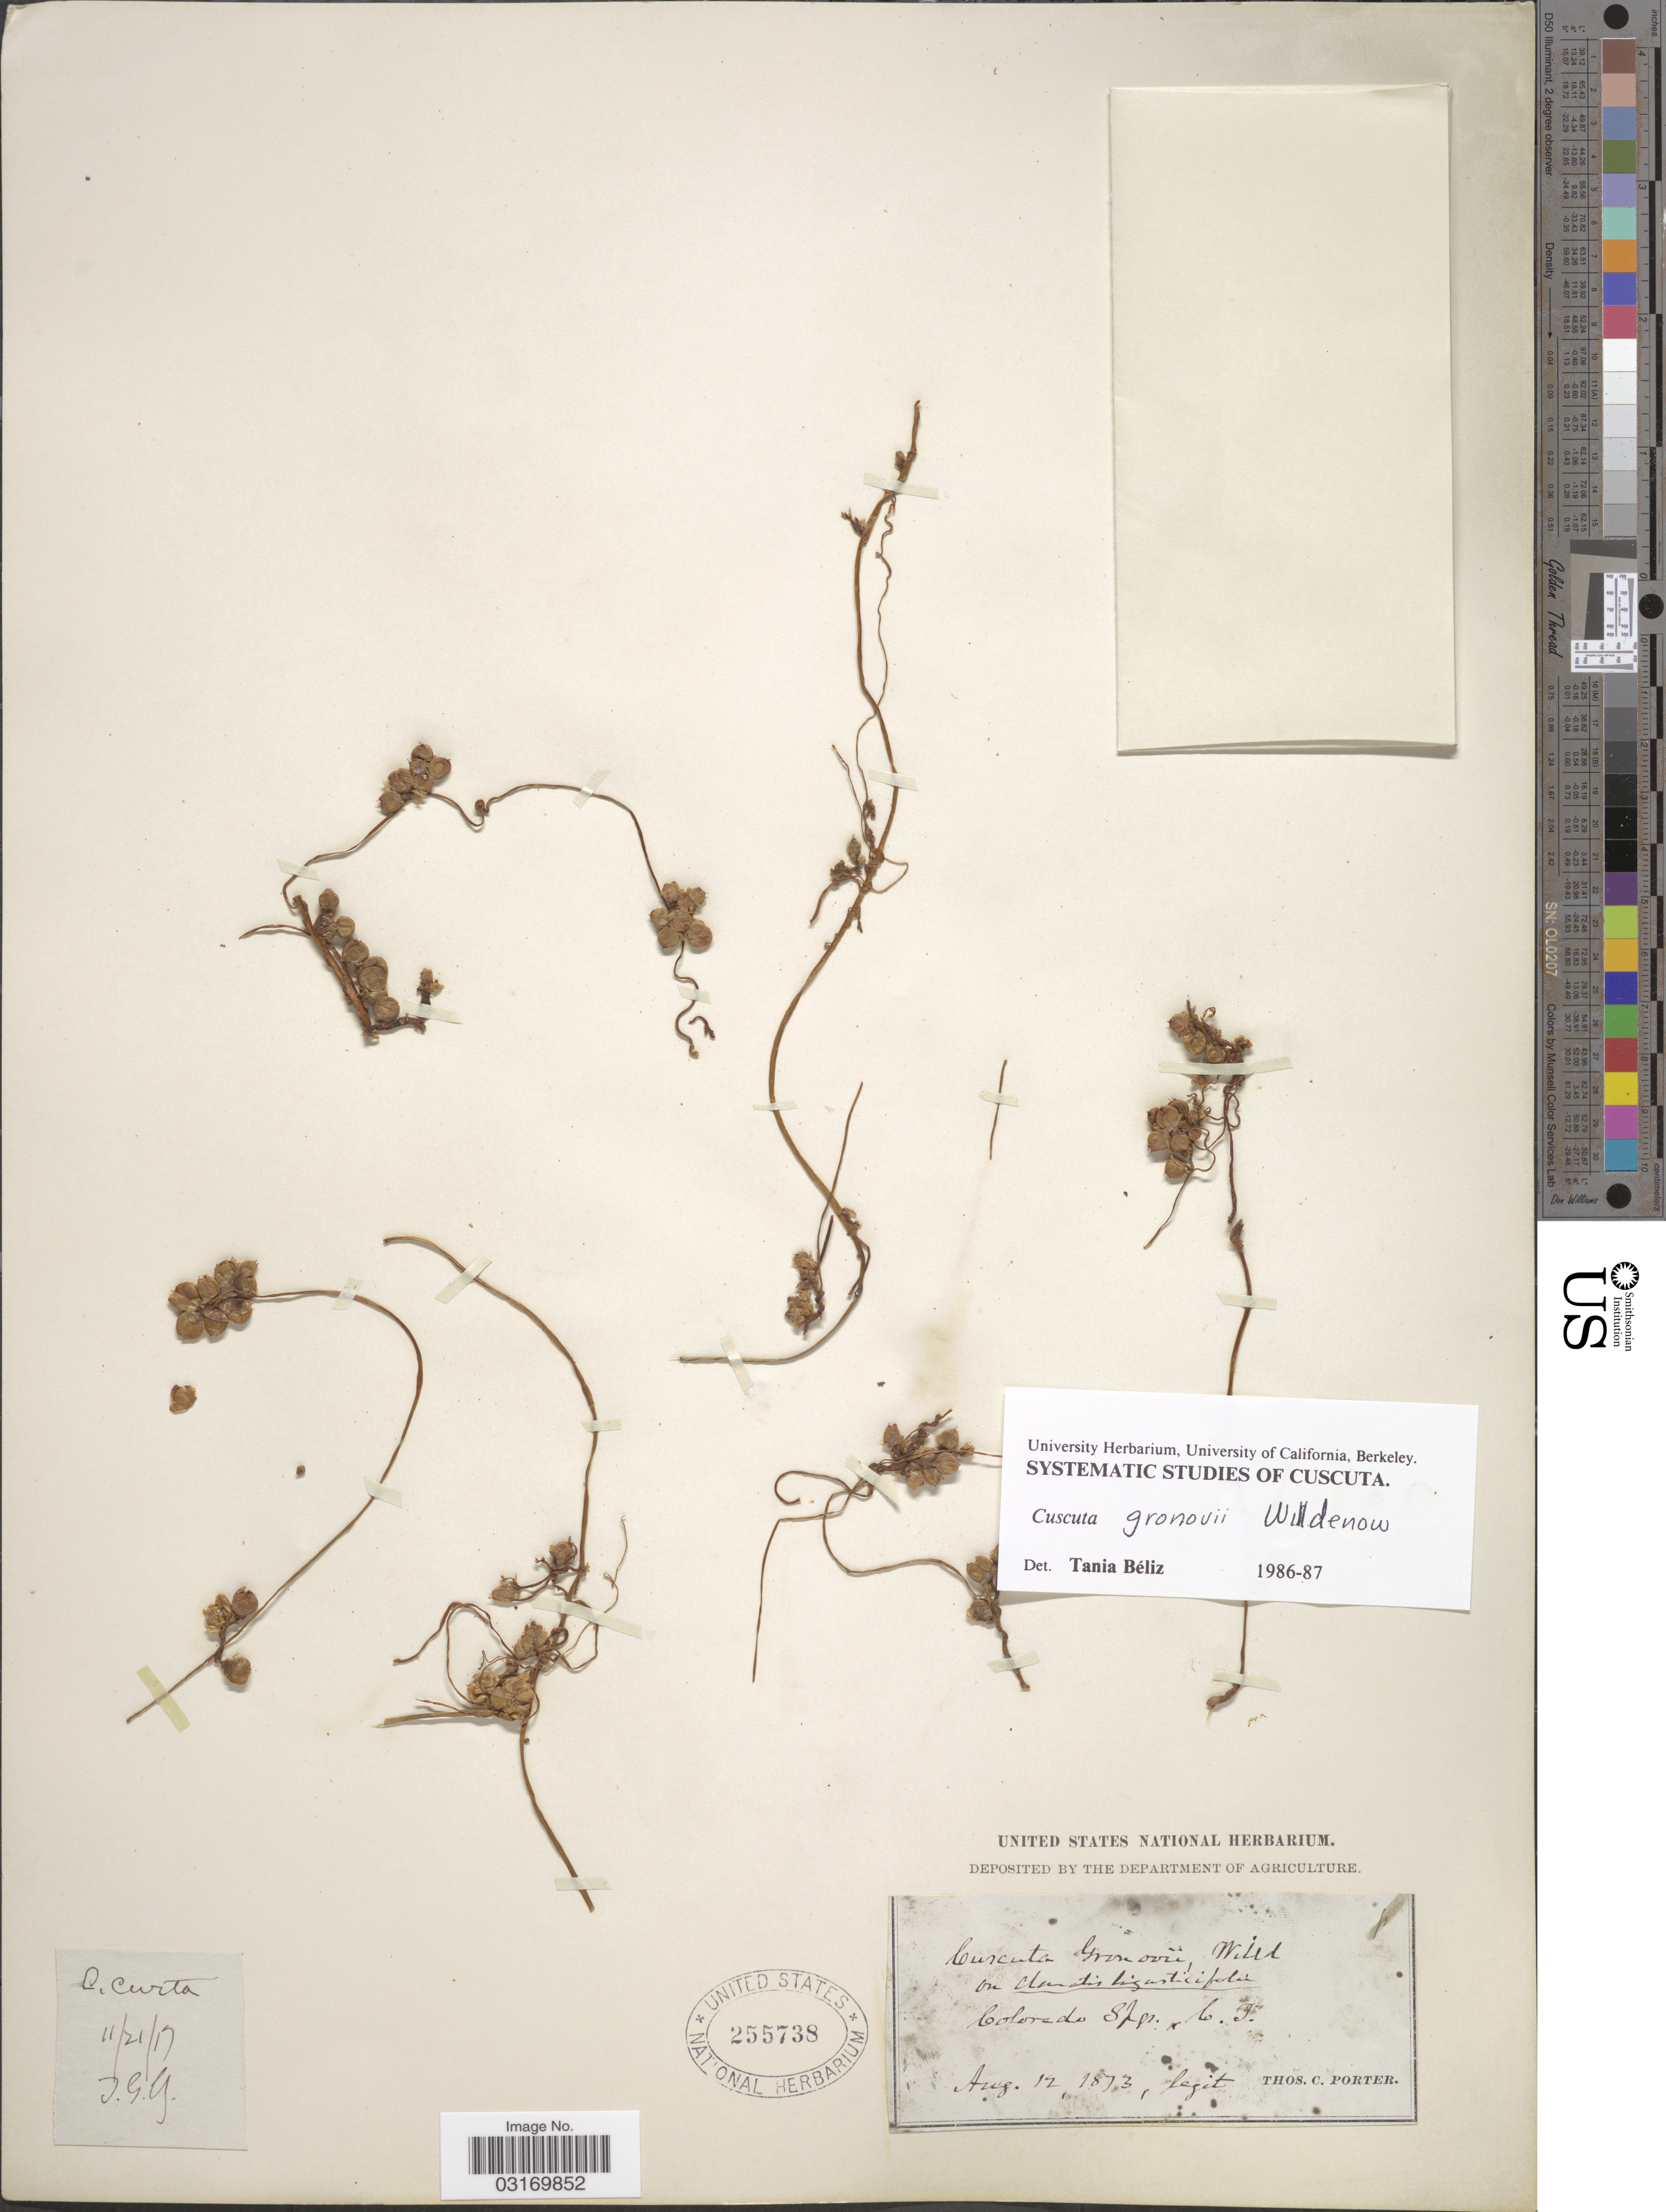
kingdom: Plantae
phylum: Tracheophyta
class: Magnoliopsida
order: Solanales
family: Convolvulaceae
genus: Cuscuta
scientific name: Cuscuta gronovii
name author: Willd. ex Schult.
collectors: T. Porter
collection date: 1873-08-12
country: United States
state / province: Colorado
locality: Colorado Spgs.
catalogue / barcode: US 255738